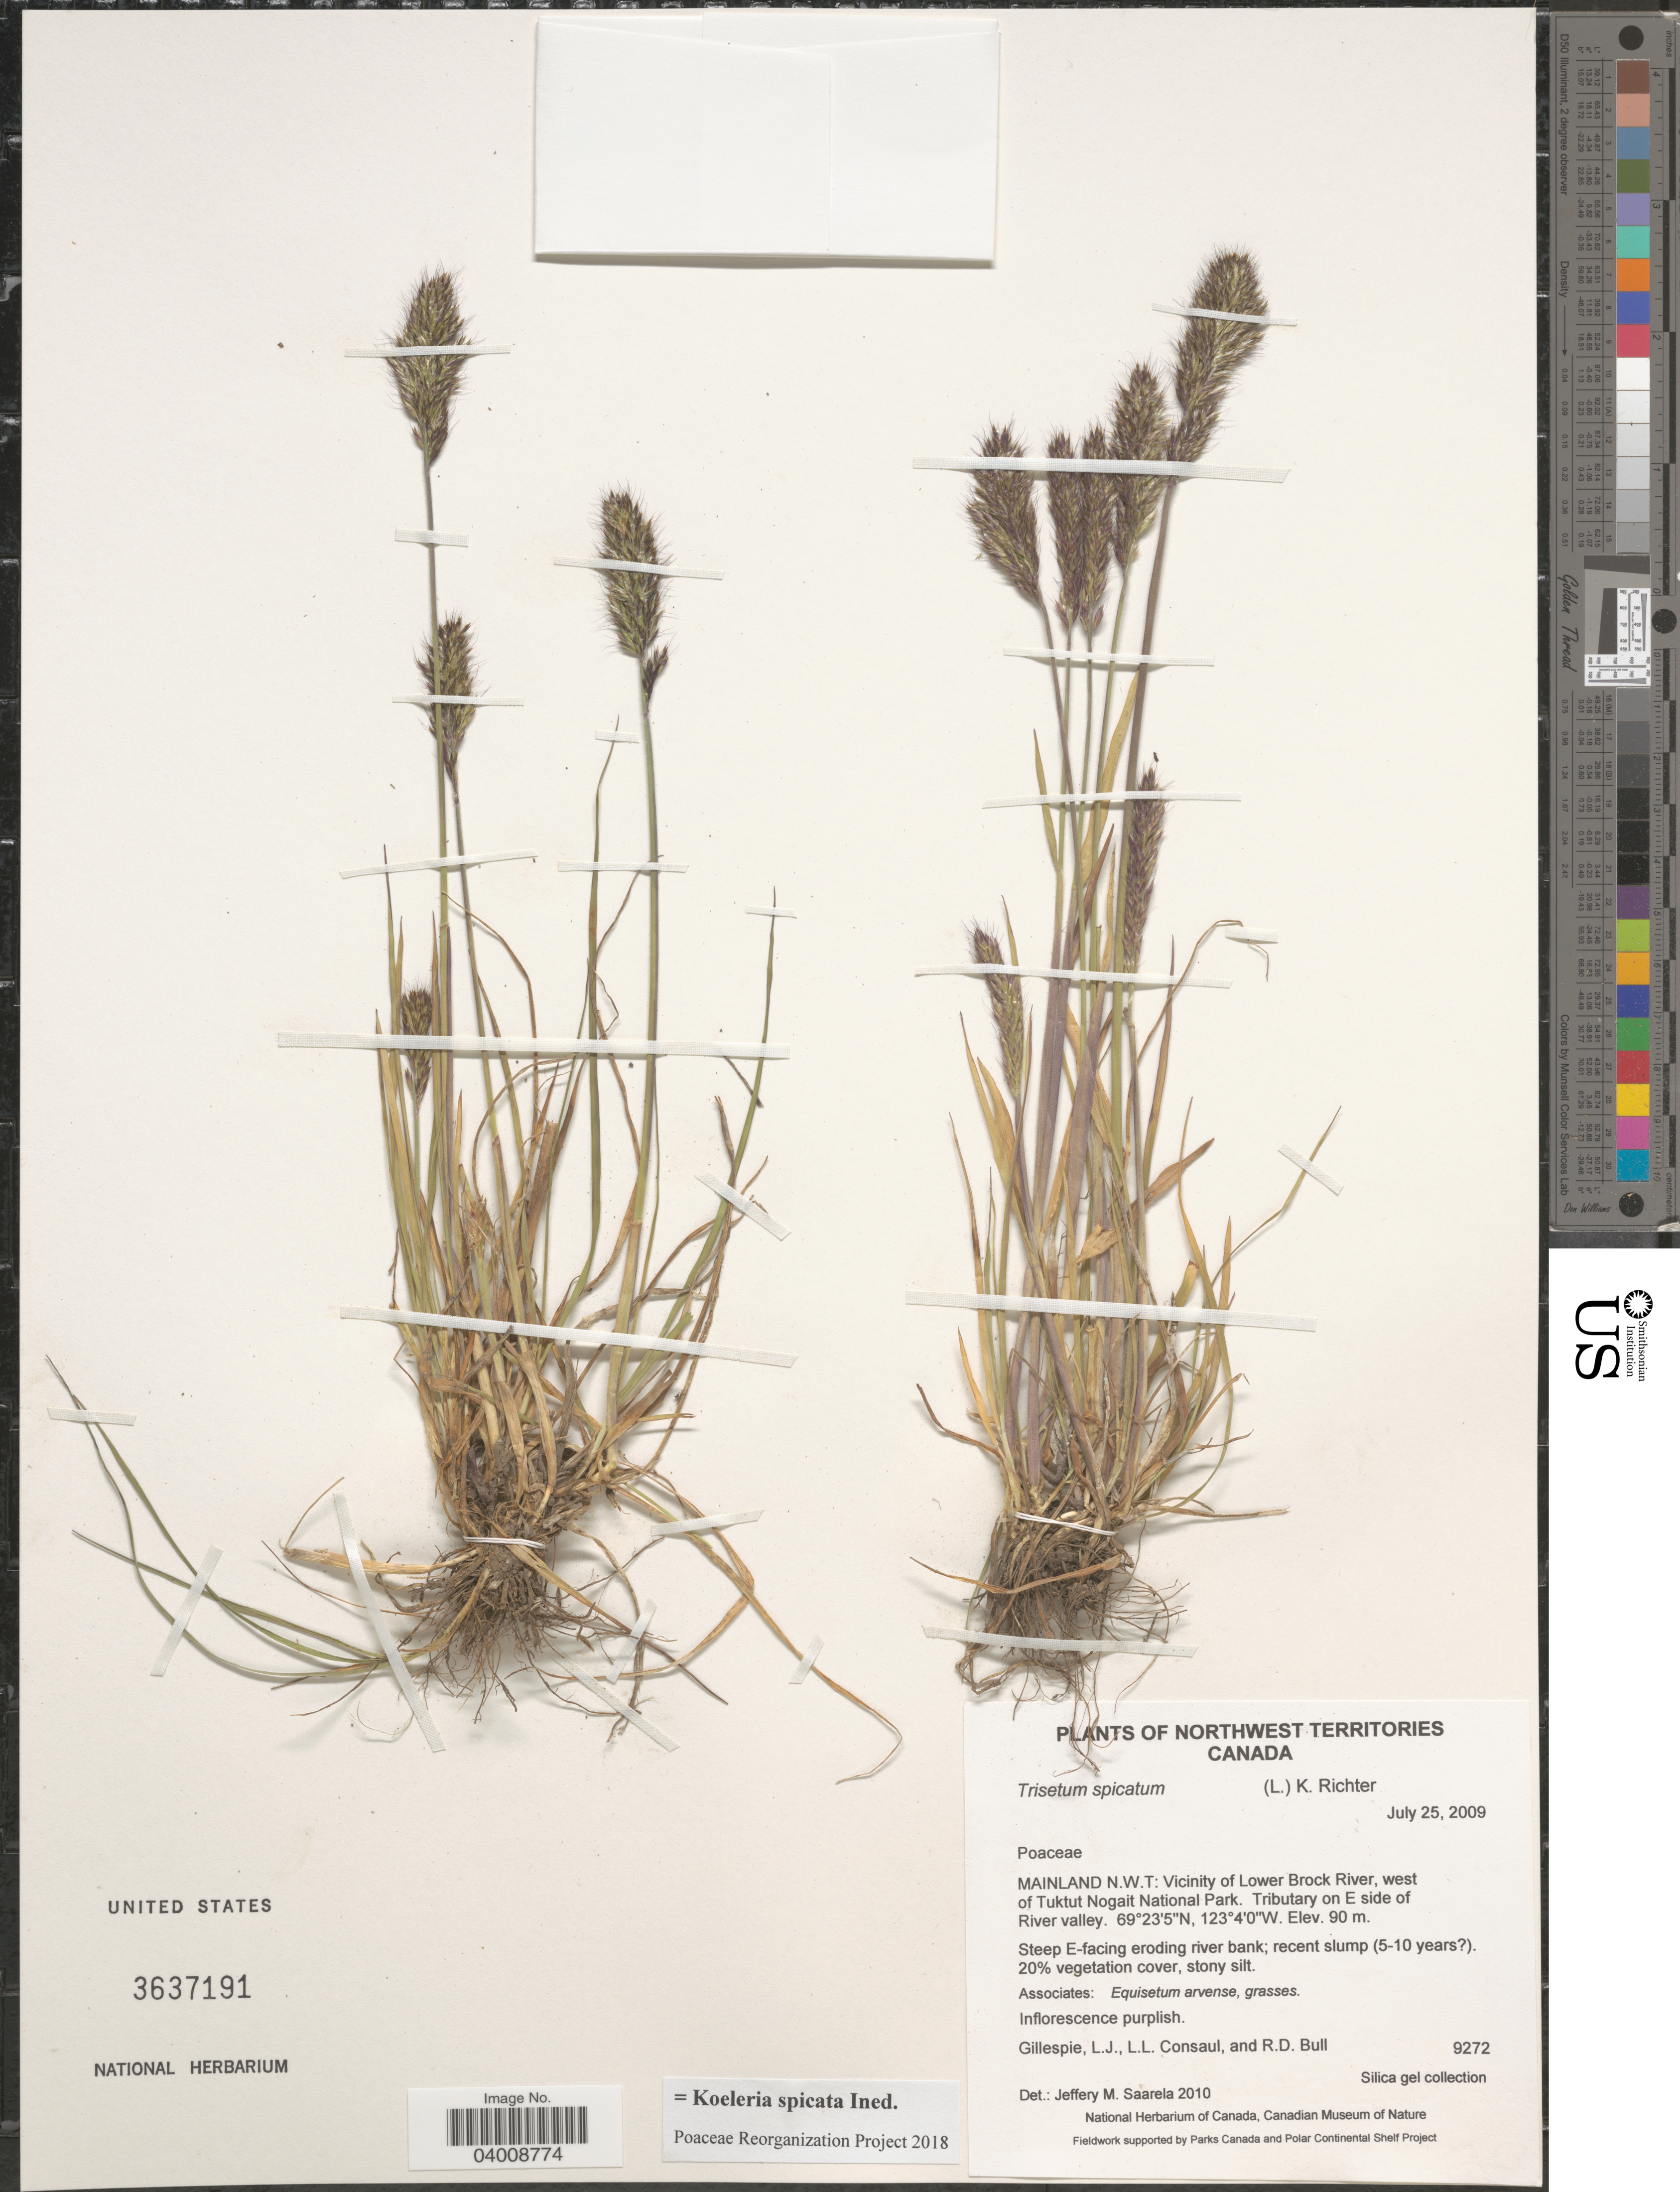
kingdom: Plantae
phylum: Tracheophyta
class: Liliopsida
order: Poales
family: Poaceae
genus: Koeleria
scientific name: Koeleria spicata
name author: (L.) Barberá et al.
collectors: L. Gillespie, L. Consaul & R. Bull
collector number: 9272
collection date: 2009-07-25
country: Canada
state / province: Northwest Territories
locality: Mainland N.W.T: Vicinity of Lower Brock River, west of Tuktut Nogait National Park. Tributary on E side of River valley. Steep E-facing eroding river bank.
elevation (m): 90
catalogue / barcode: US 3637191